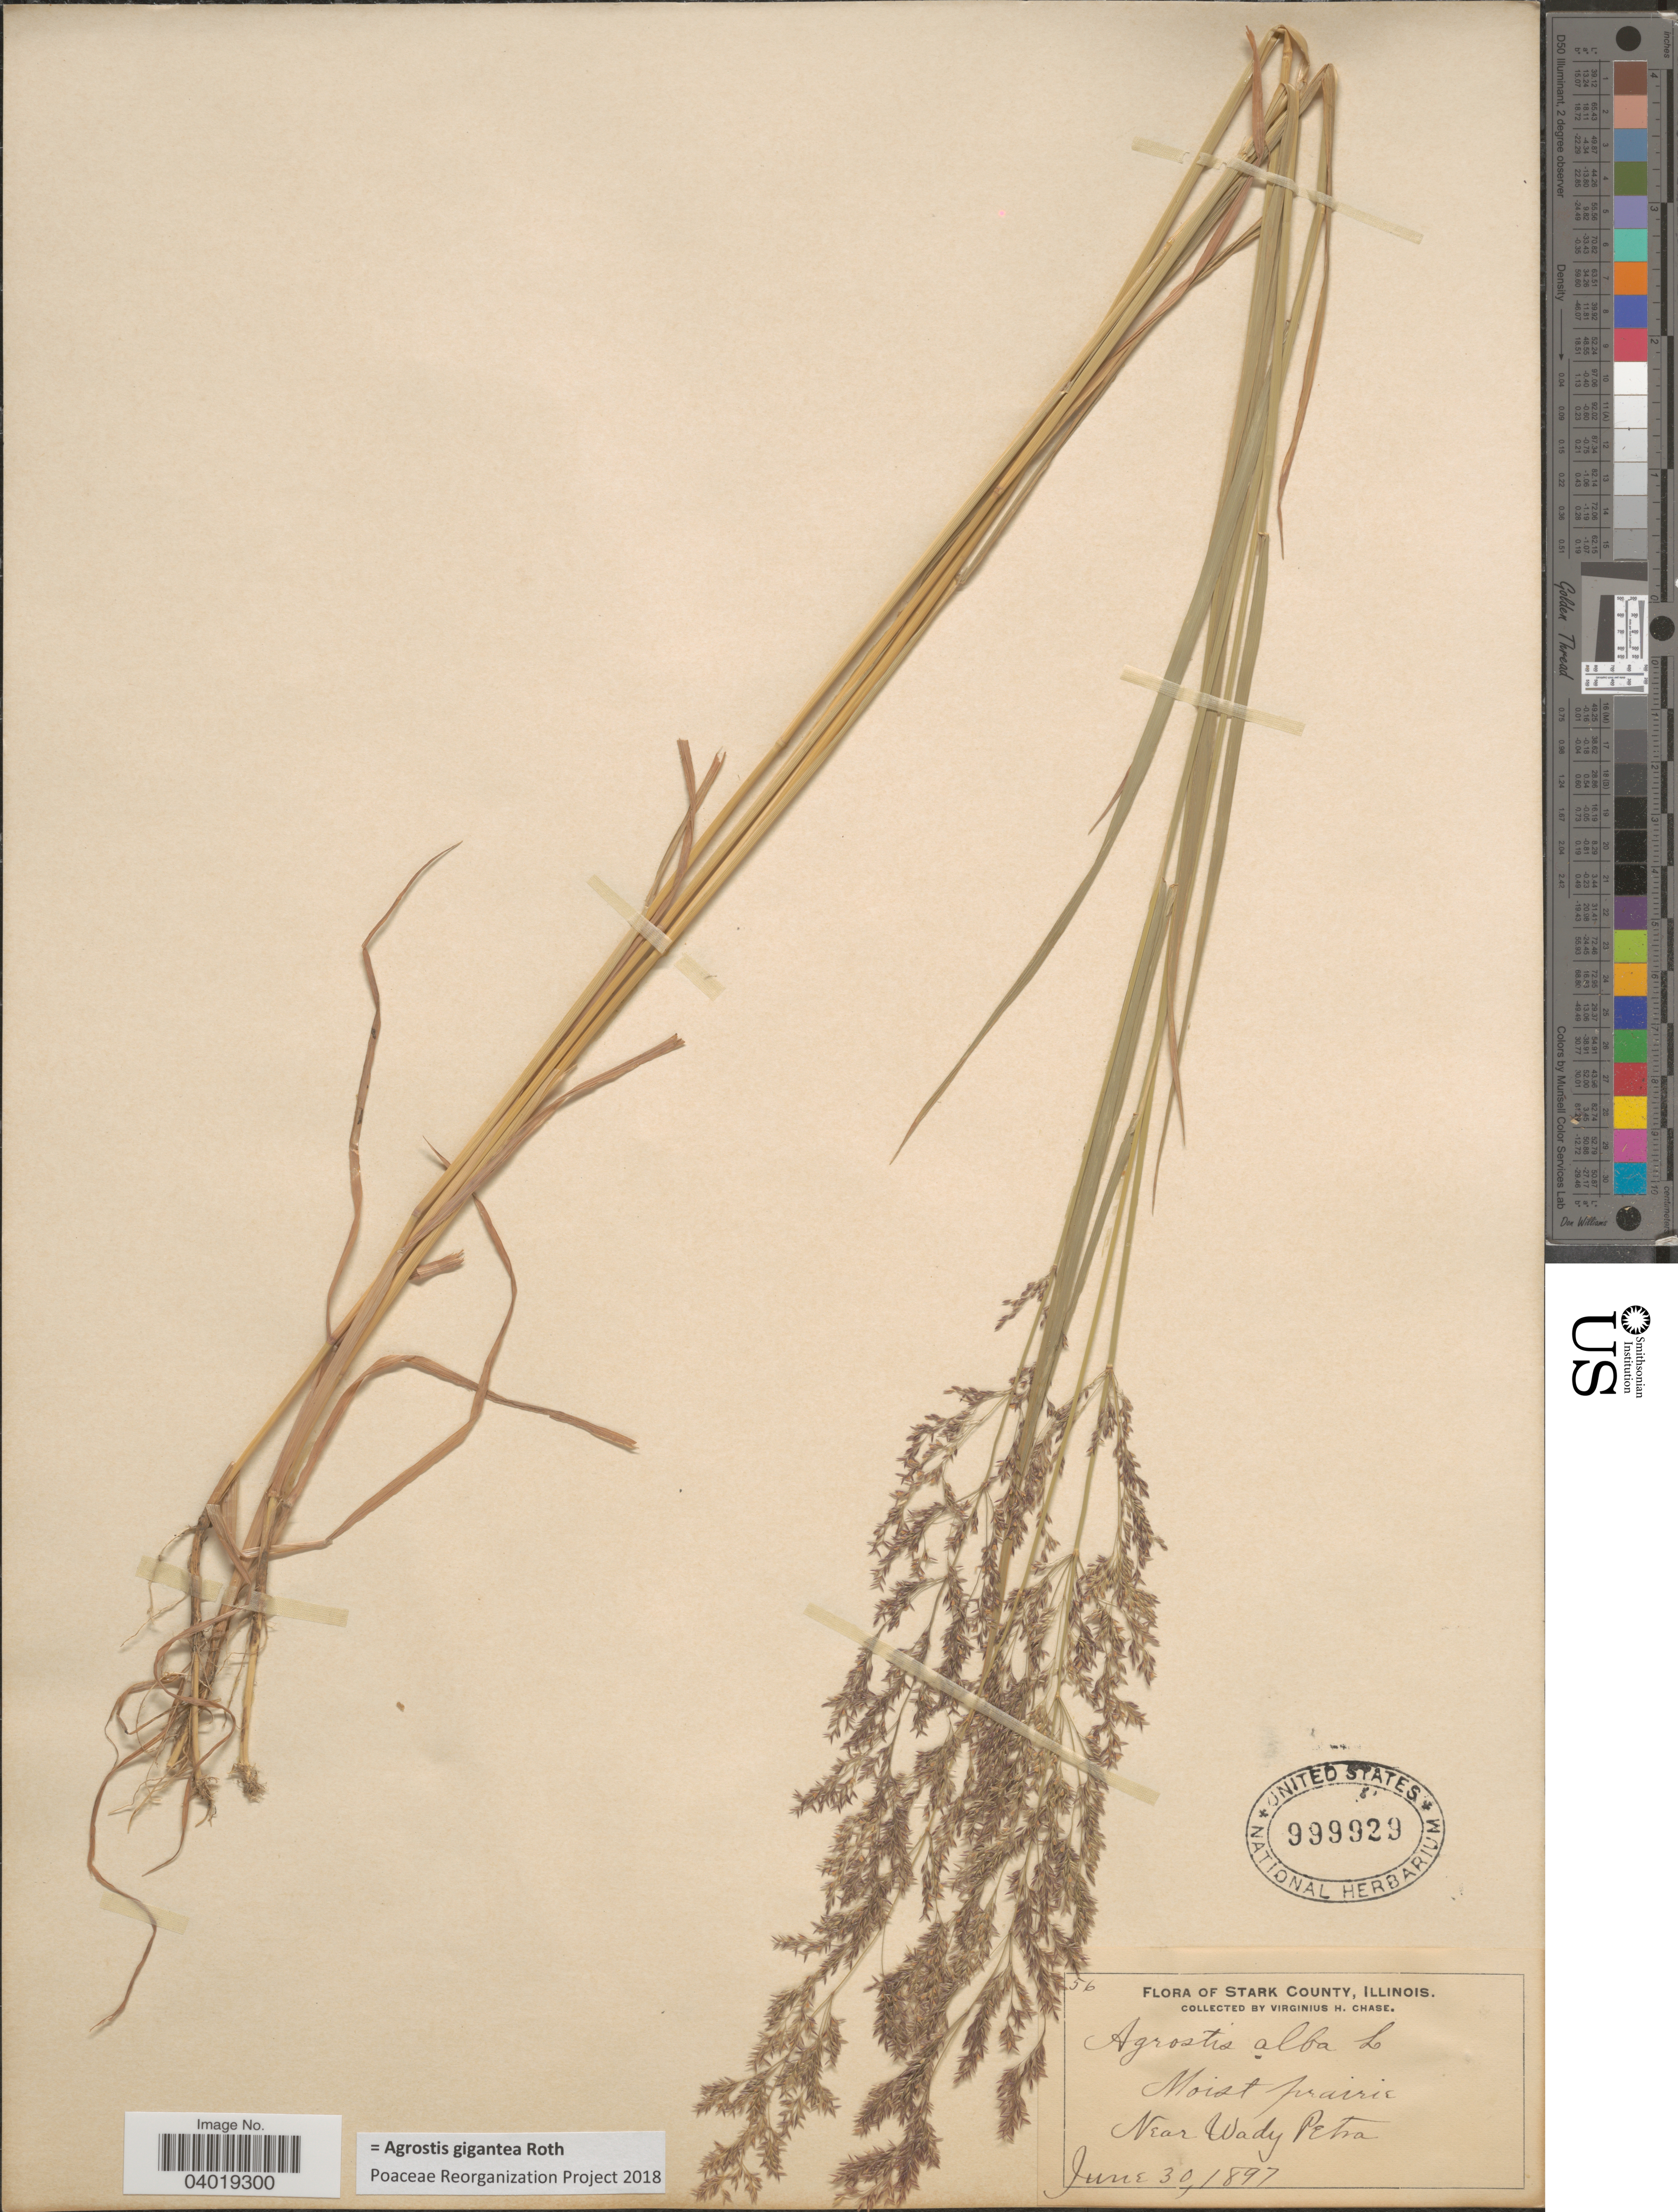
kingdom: Plantae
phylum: Tracheophyta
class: Liliopsida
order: Poales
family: Poaceae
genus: Agrostis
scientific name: Agrostis gigantea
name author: Roth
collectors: V. H. Chase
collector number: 56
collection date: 1897-06-30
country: United States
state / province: Illinois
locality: Stark County. Near Wady Petra.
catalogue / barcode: US 999929